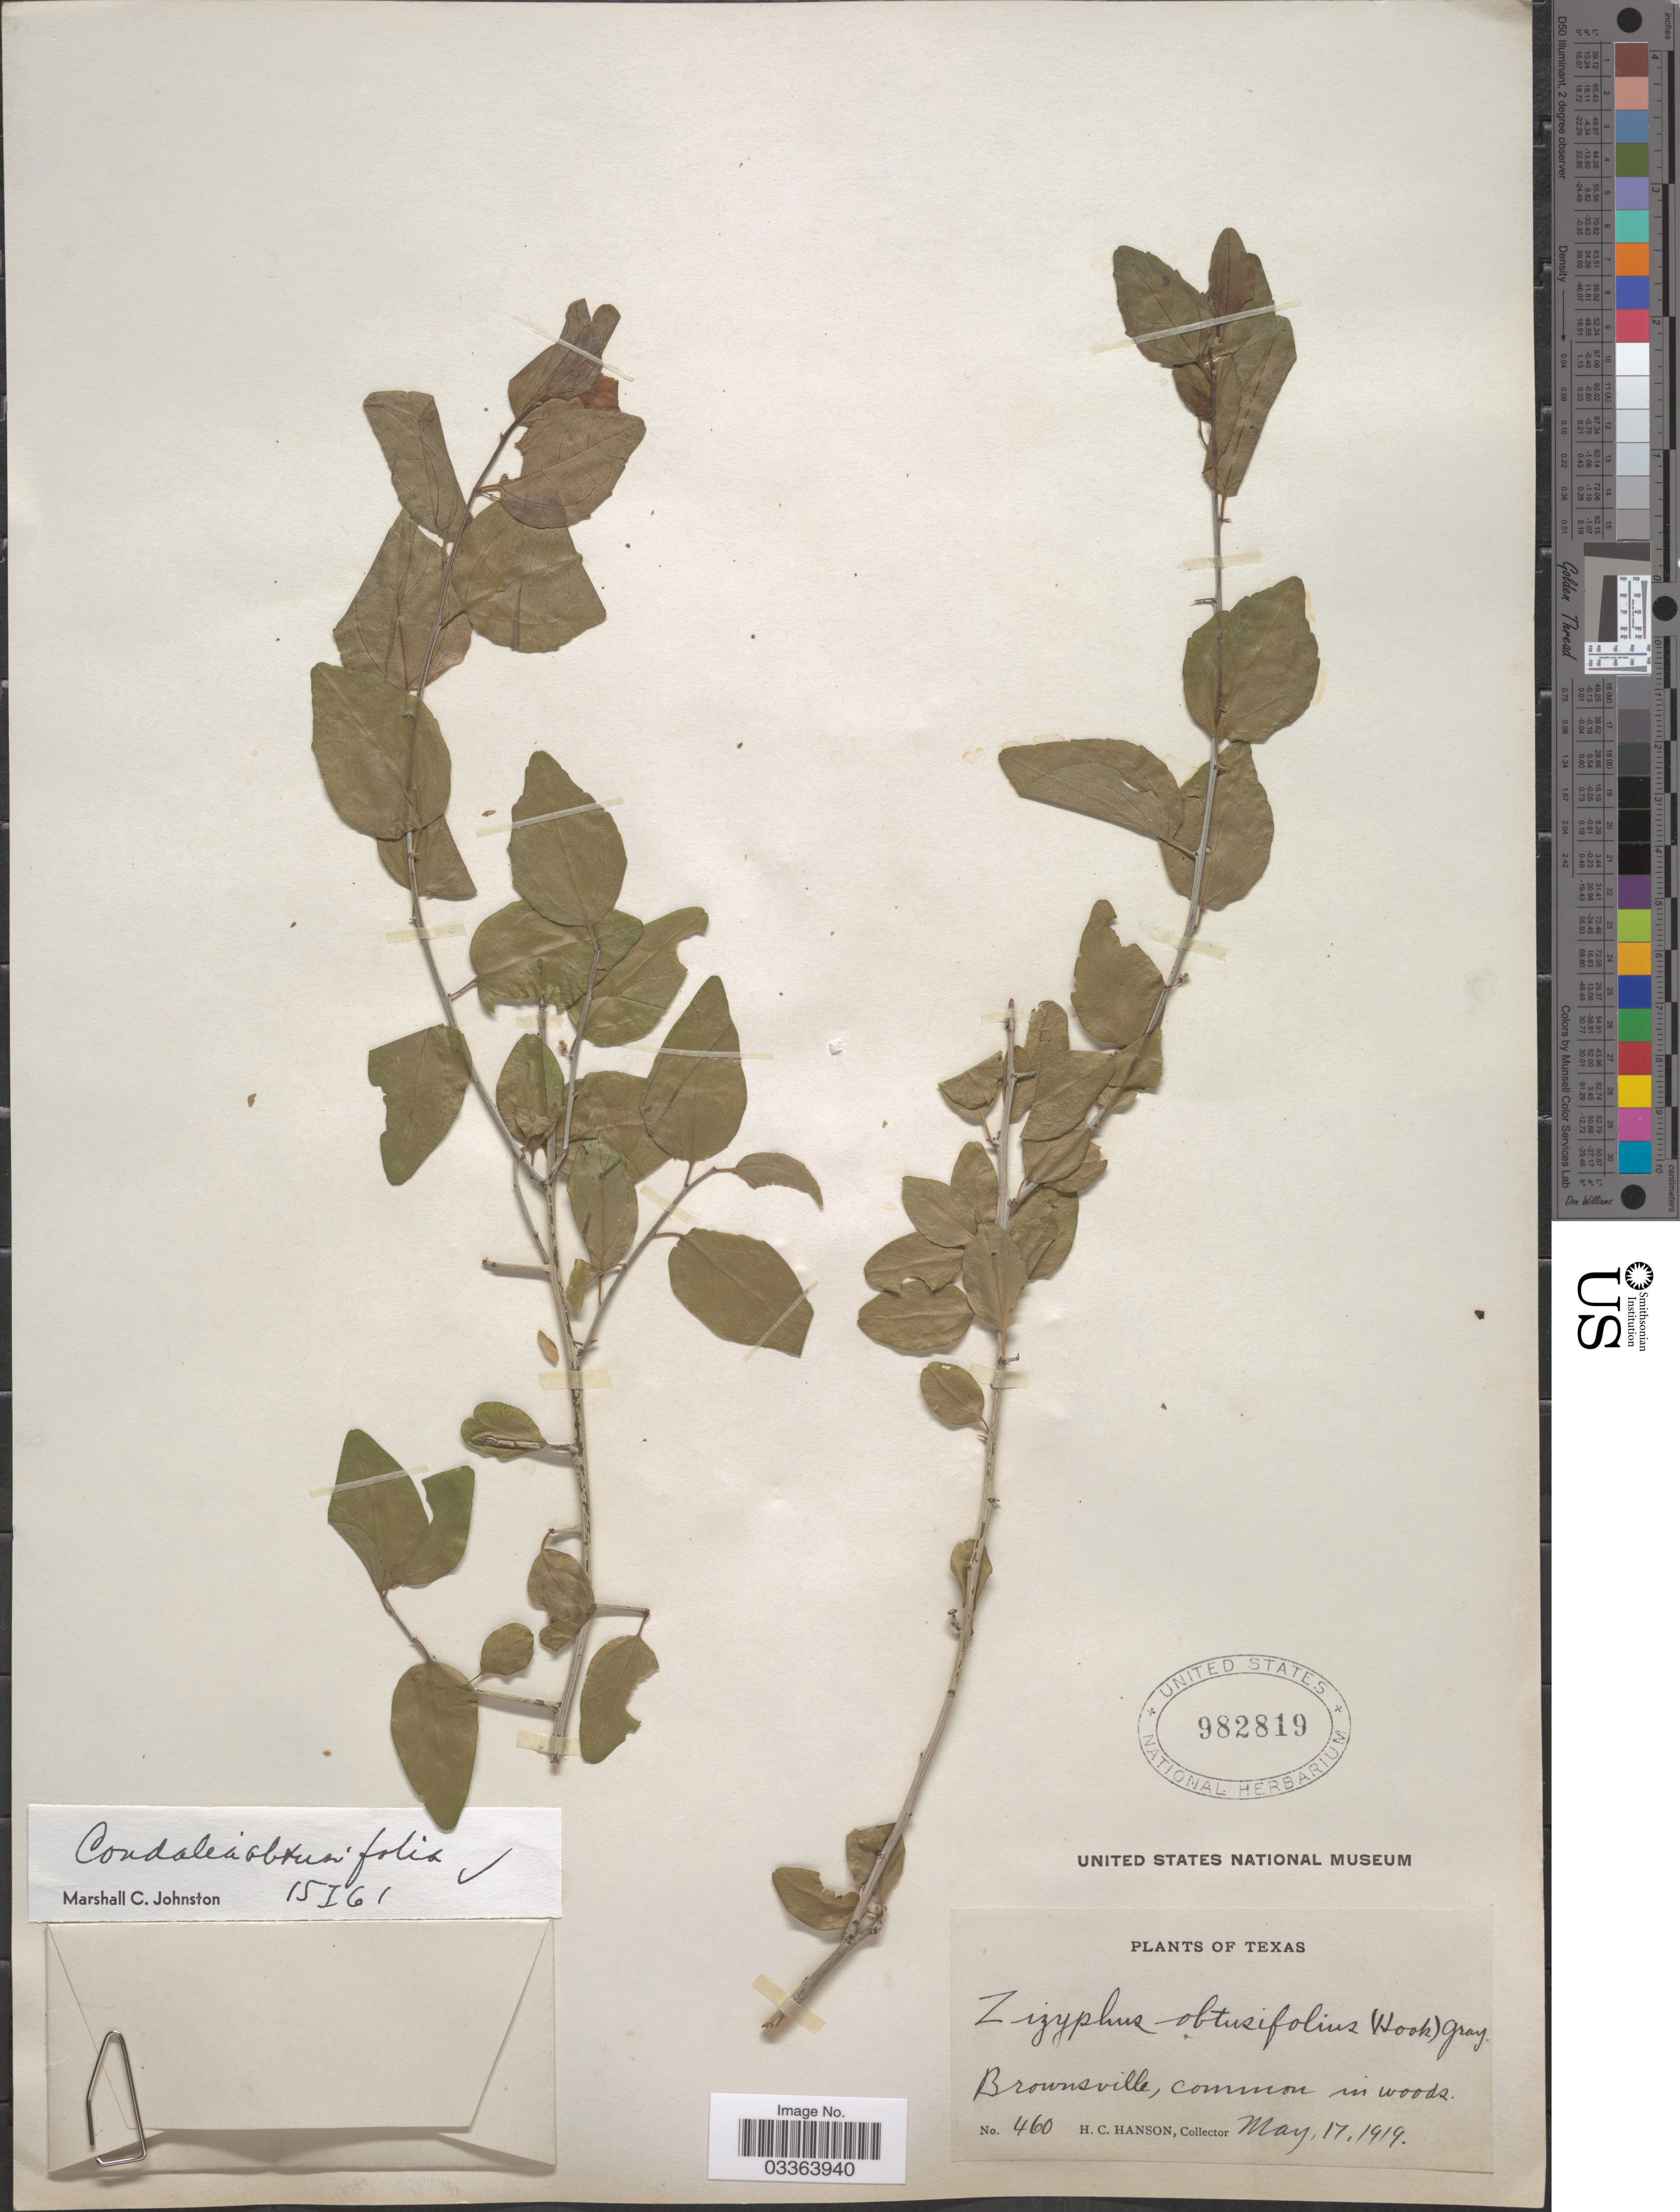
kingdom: Plantae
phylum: Tracheophyta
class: Magnoliopsida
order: Rosales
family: Rhamnaceae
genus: Sarcomphalus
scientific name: Sarcomphalus obtusifolius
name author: (Hook. ex Torr. & A. Gray) Hauenschild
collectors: H. Hanson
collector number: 460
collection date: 1919-05-17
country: United States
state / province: Texas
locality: Brownsville, common in woods.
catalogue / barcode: US 982819